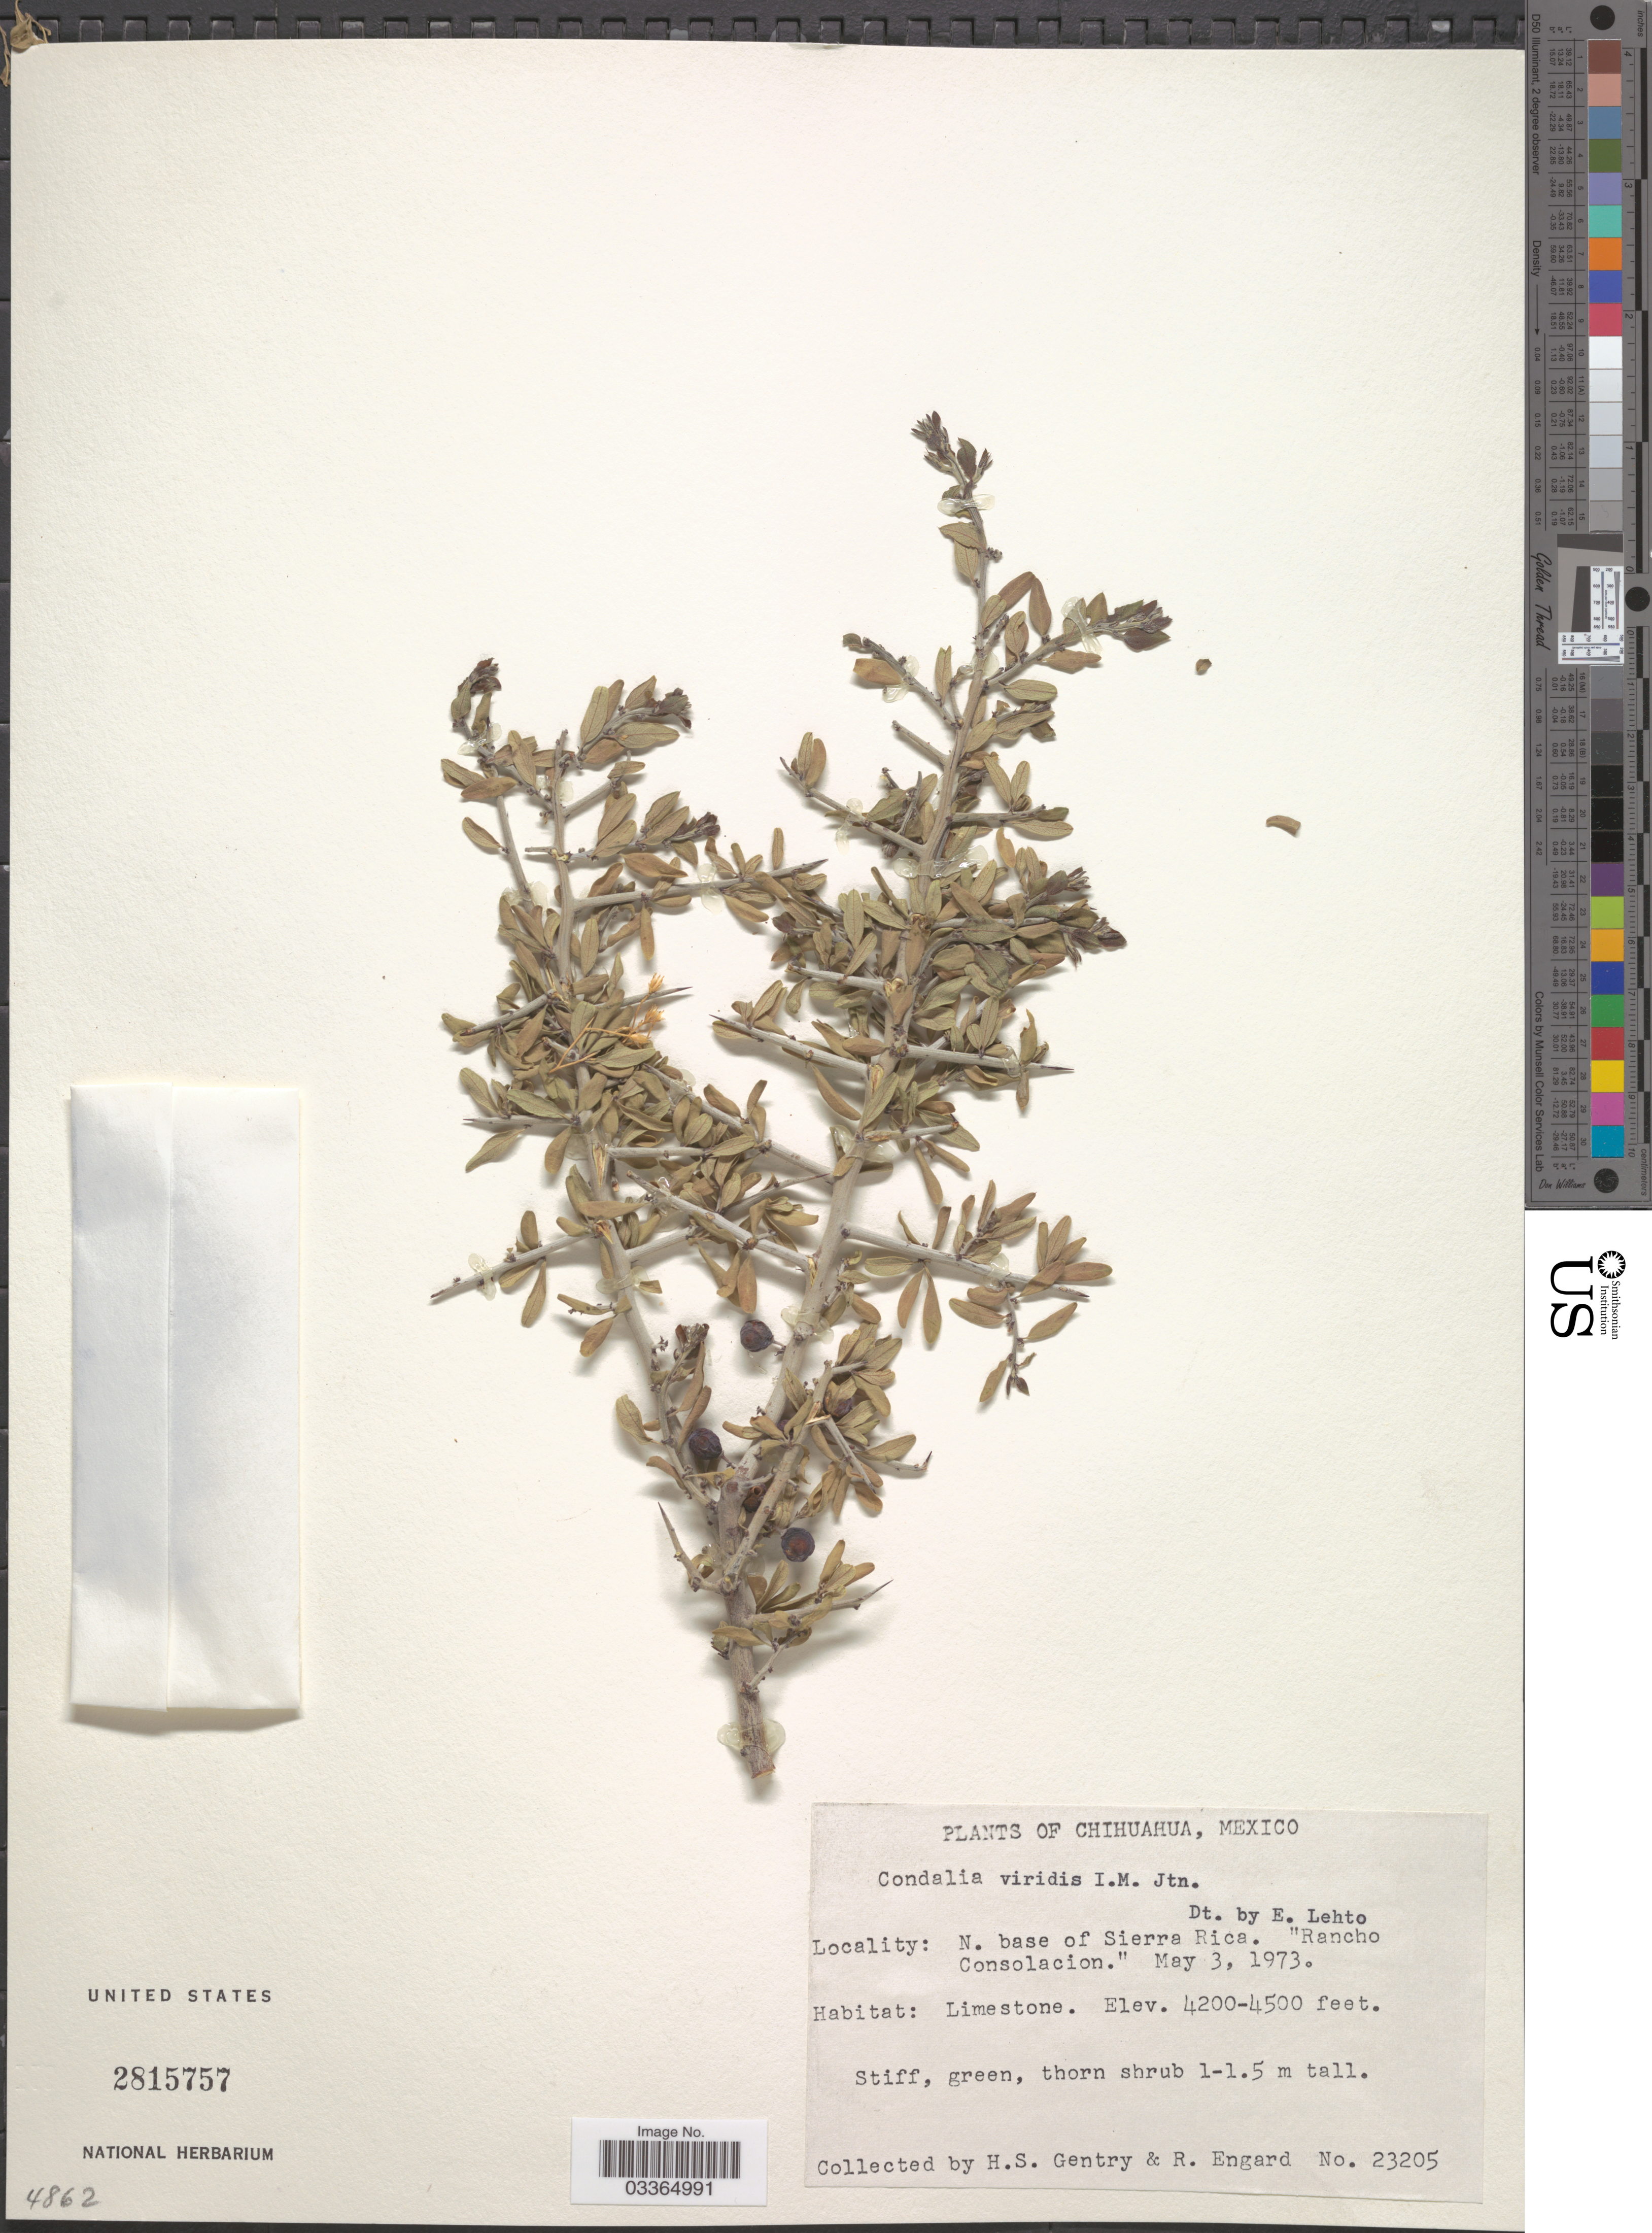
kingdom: Plantae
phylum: Tracheophyta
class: Magnoliopsida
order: Rosales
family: Rhamnaceae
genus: Condalia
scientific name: Condalia viridis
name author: I.M. Johnst.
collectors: H. S. Gentry & R. Engard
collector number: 23205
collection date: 1973-05-03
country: Mexico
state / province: Chihuahua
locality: N. base of Sierra Rica. "Rancho Consolacion.".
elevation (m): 1280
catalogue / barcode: US 2815757